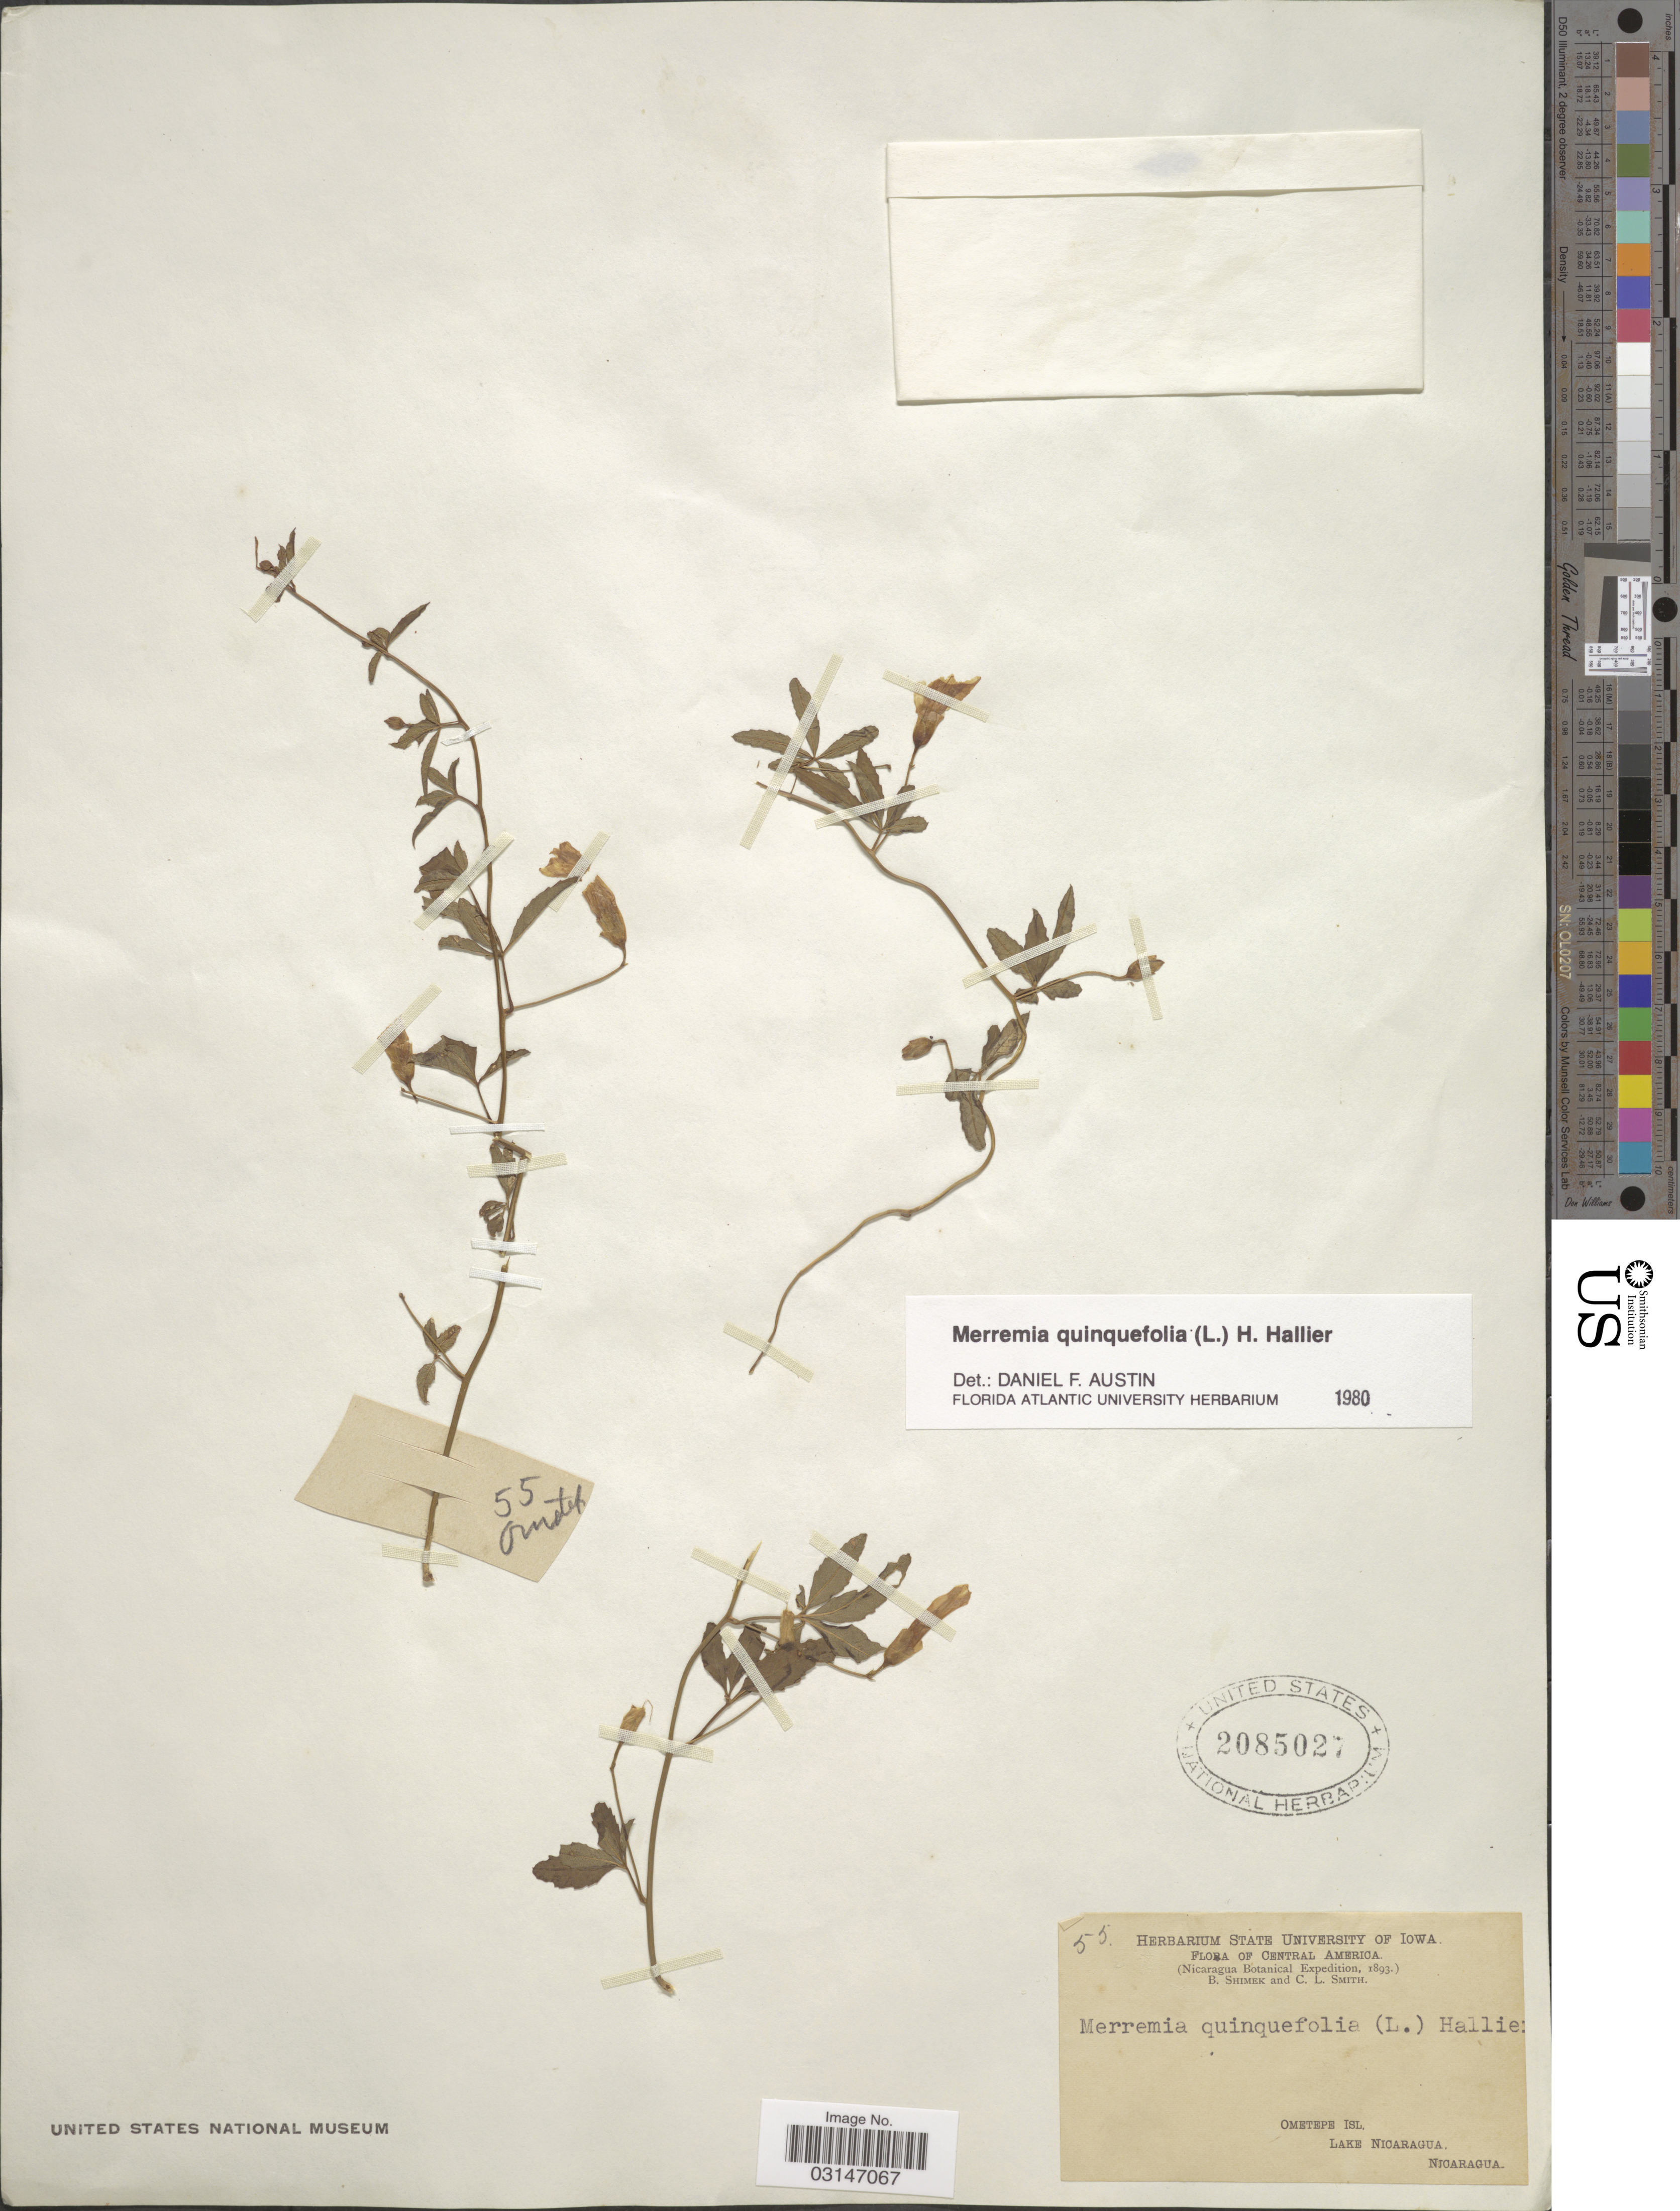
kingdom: Plantae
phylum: Tracheophyta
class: Magnoliopsida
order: Solanales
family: Convolvulaceae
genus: Distimake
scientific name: Distimake quinquefolius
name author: (L.) A. R. Simões & Staples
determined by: Strong, Mark T., (BOT), Smithsonian Institution - National Museum of Natural History (UNITED STATES)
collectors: B. Shimek & C. L. Smith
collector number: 55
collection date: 1893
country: Nicaragua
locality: Ometepe Isl., Lake Nicaragua.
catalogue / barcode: US 2085027